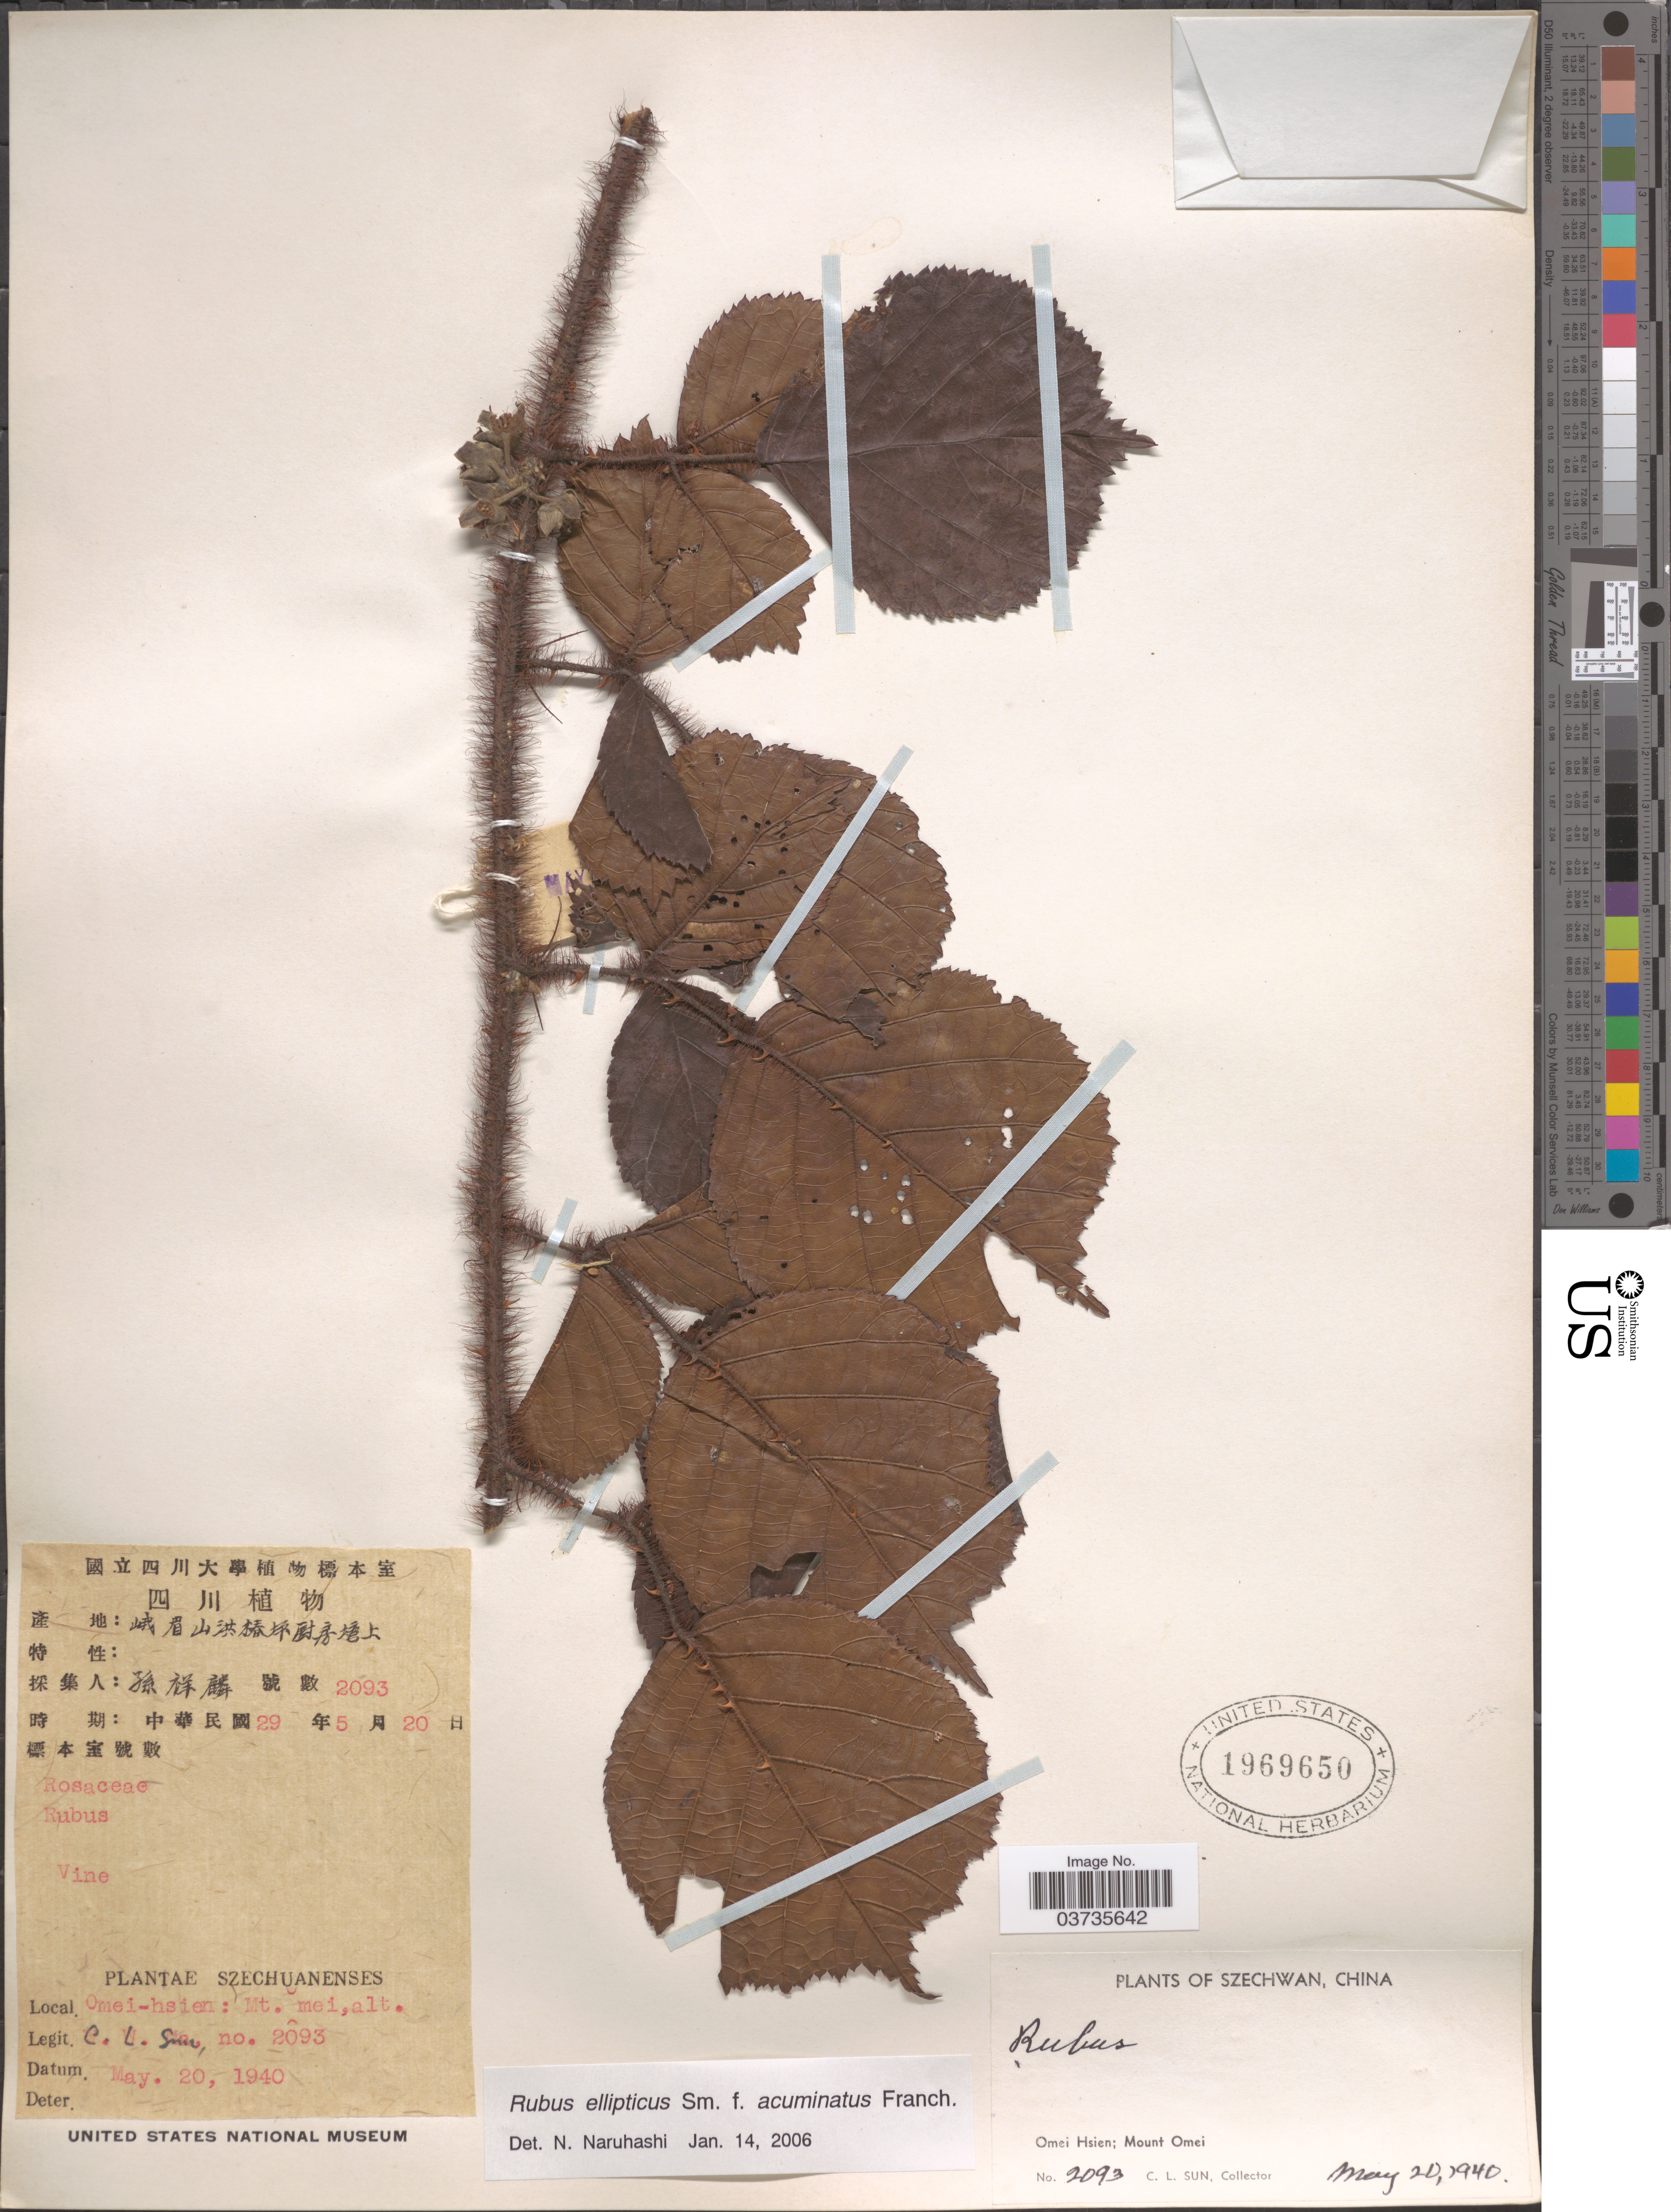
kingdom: Plantae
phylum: Tracheophyta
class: Magnoliopsida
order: Rosales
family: Rosaceae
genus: Rubus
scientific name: Rubus ellipticus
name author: Sm.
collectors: C. Sun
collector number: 2093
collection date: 1940-05-20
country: China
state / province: Sichuan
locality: Szechwan, Omei Hsien; Mount Omei.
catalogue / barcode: US 1969650